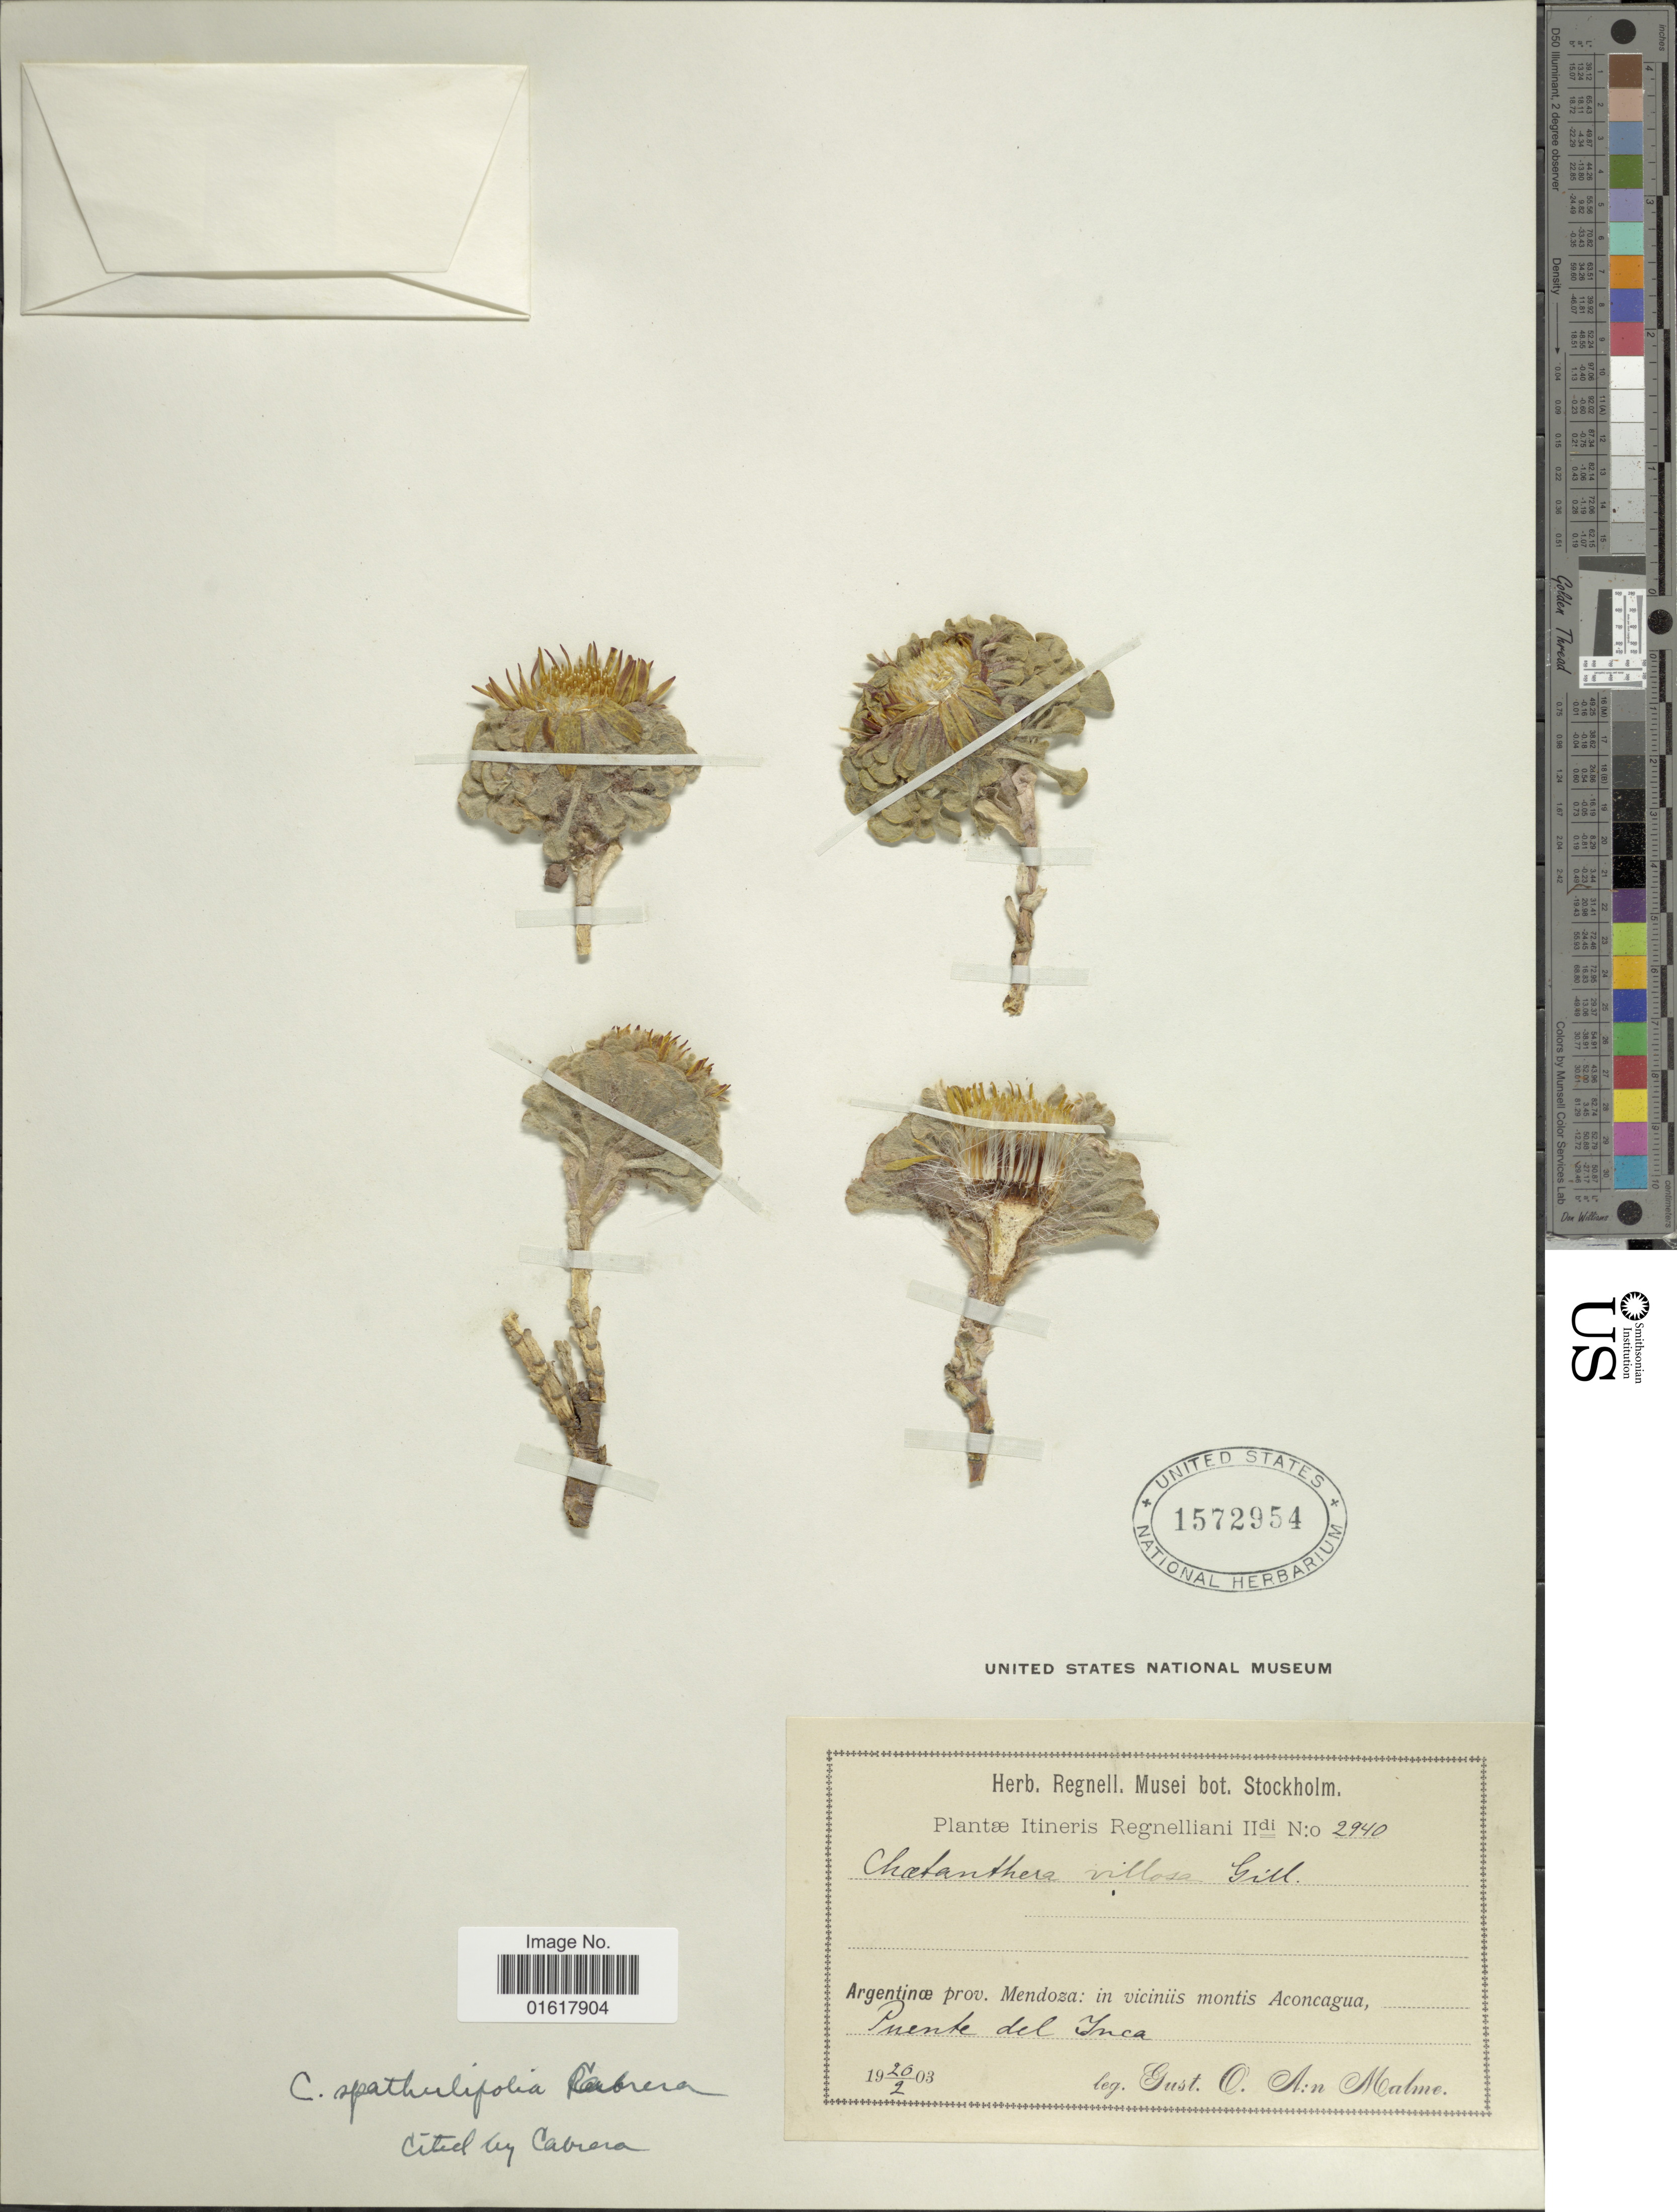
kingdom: Plantae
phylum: Tracheophyta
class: Magnoliopsida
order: Asterales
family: Asteraceae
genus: Chaetanthera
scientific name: Chaetanthera spathulifolia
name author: Cabrera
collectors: G. O. A. Malme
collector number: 2940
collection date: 1903-02-20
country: Argentina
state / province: Mendoza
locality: In viciniis montis Aconcagua, Puente del Inca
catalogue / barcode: US 1572954